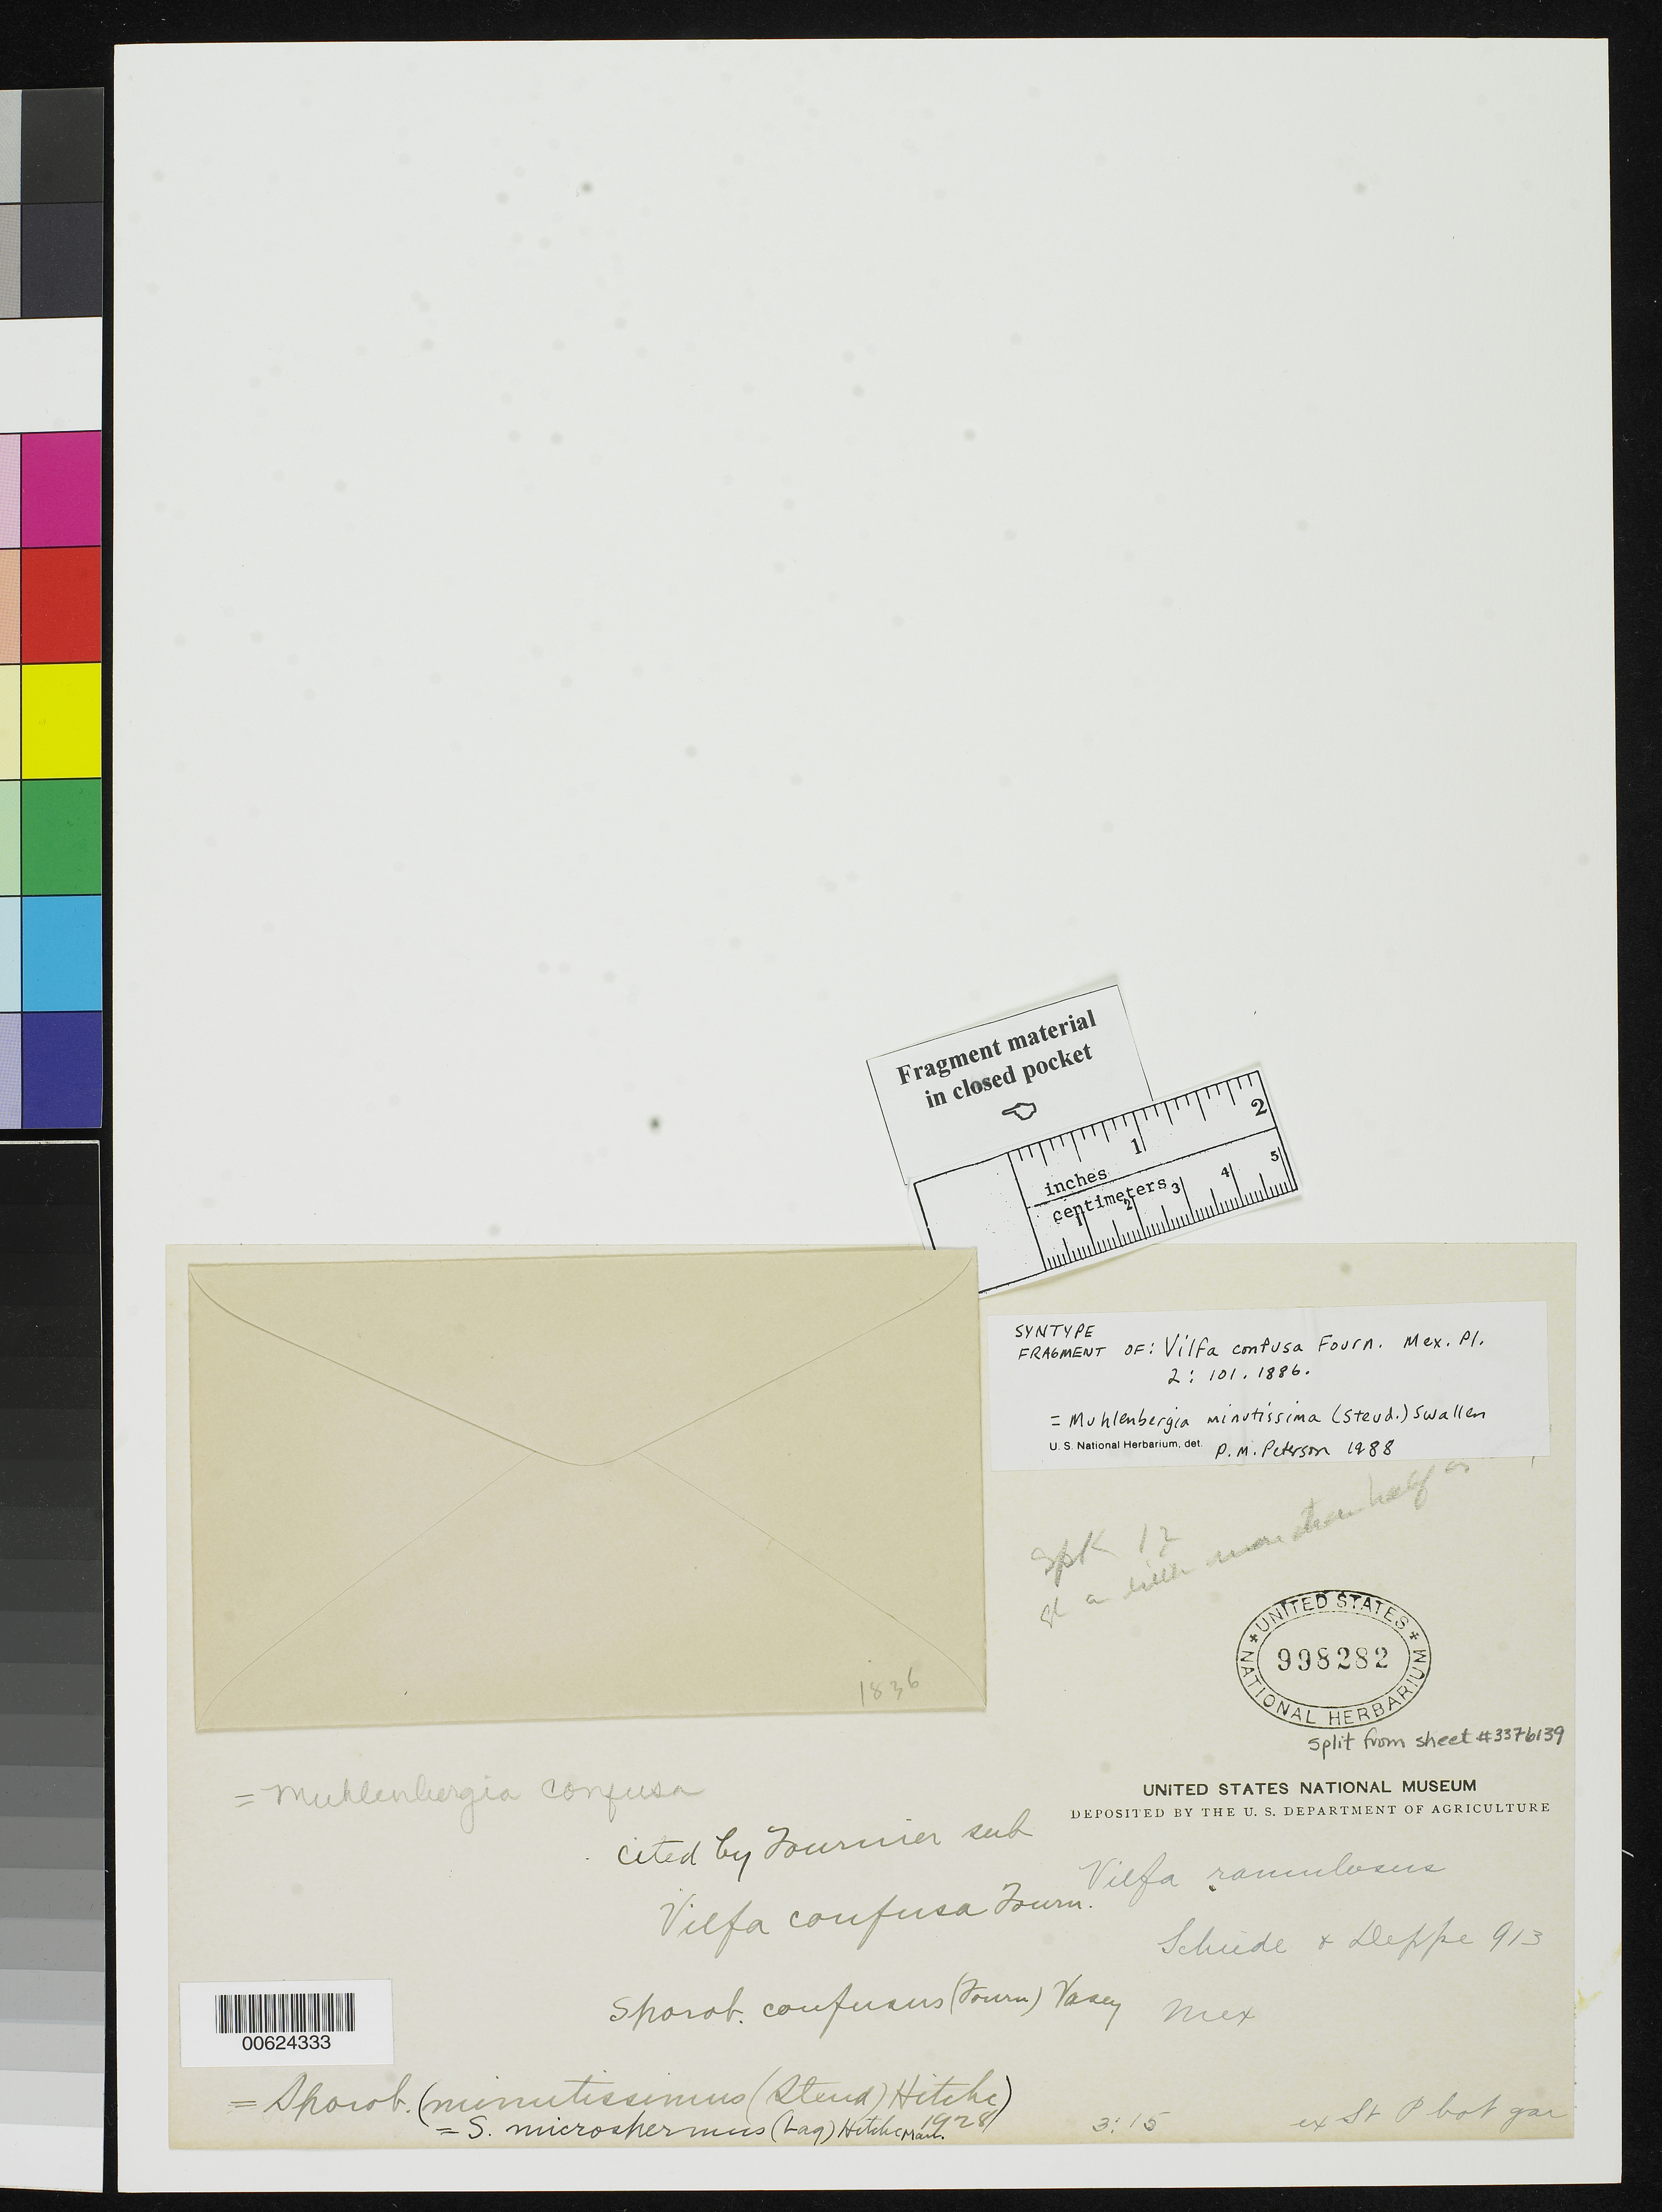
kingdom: Plantae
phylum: Tracheophyta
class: Liliopsida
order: Poales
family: Poaceae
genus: Vilfa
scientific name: Vilfa confusa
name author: E. Fourn.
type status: Syntype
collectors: C. J. W. Schiede & F. Deppe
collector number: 913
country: Mexico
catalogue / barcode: US 998282